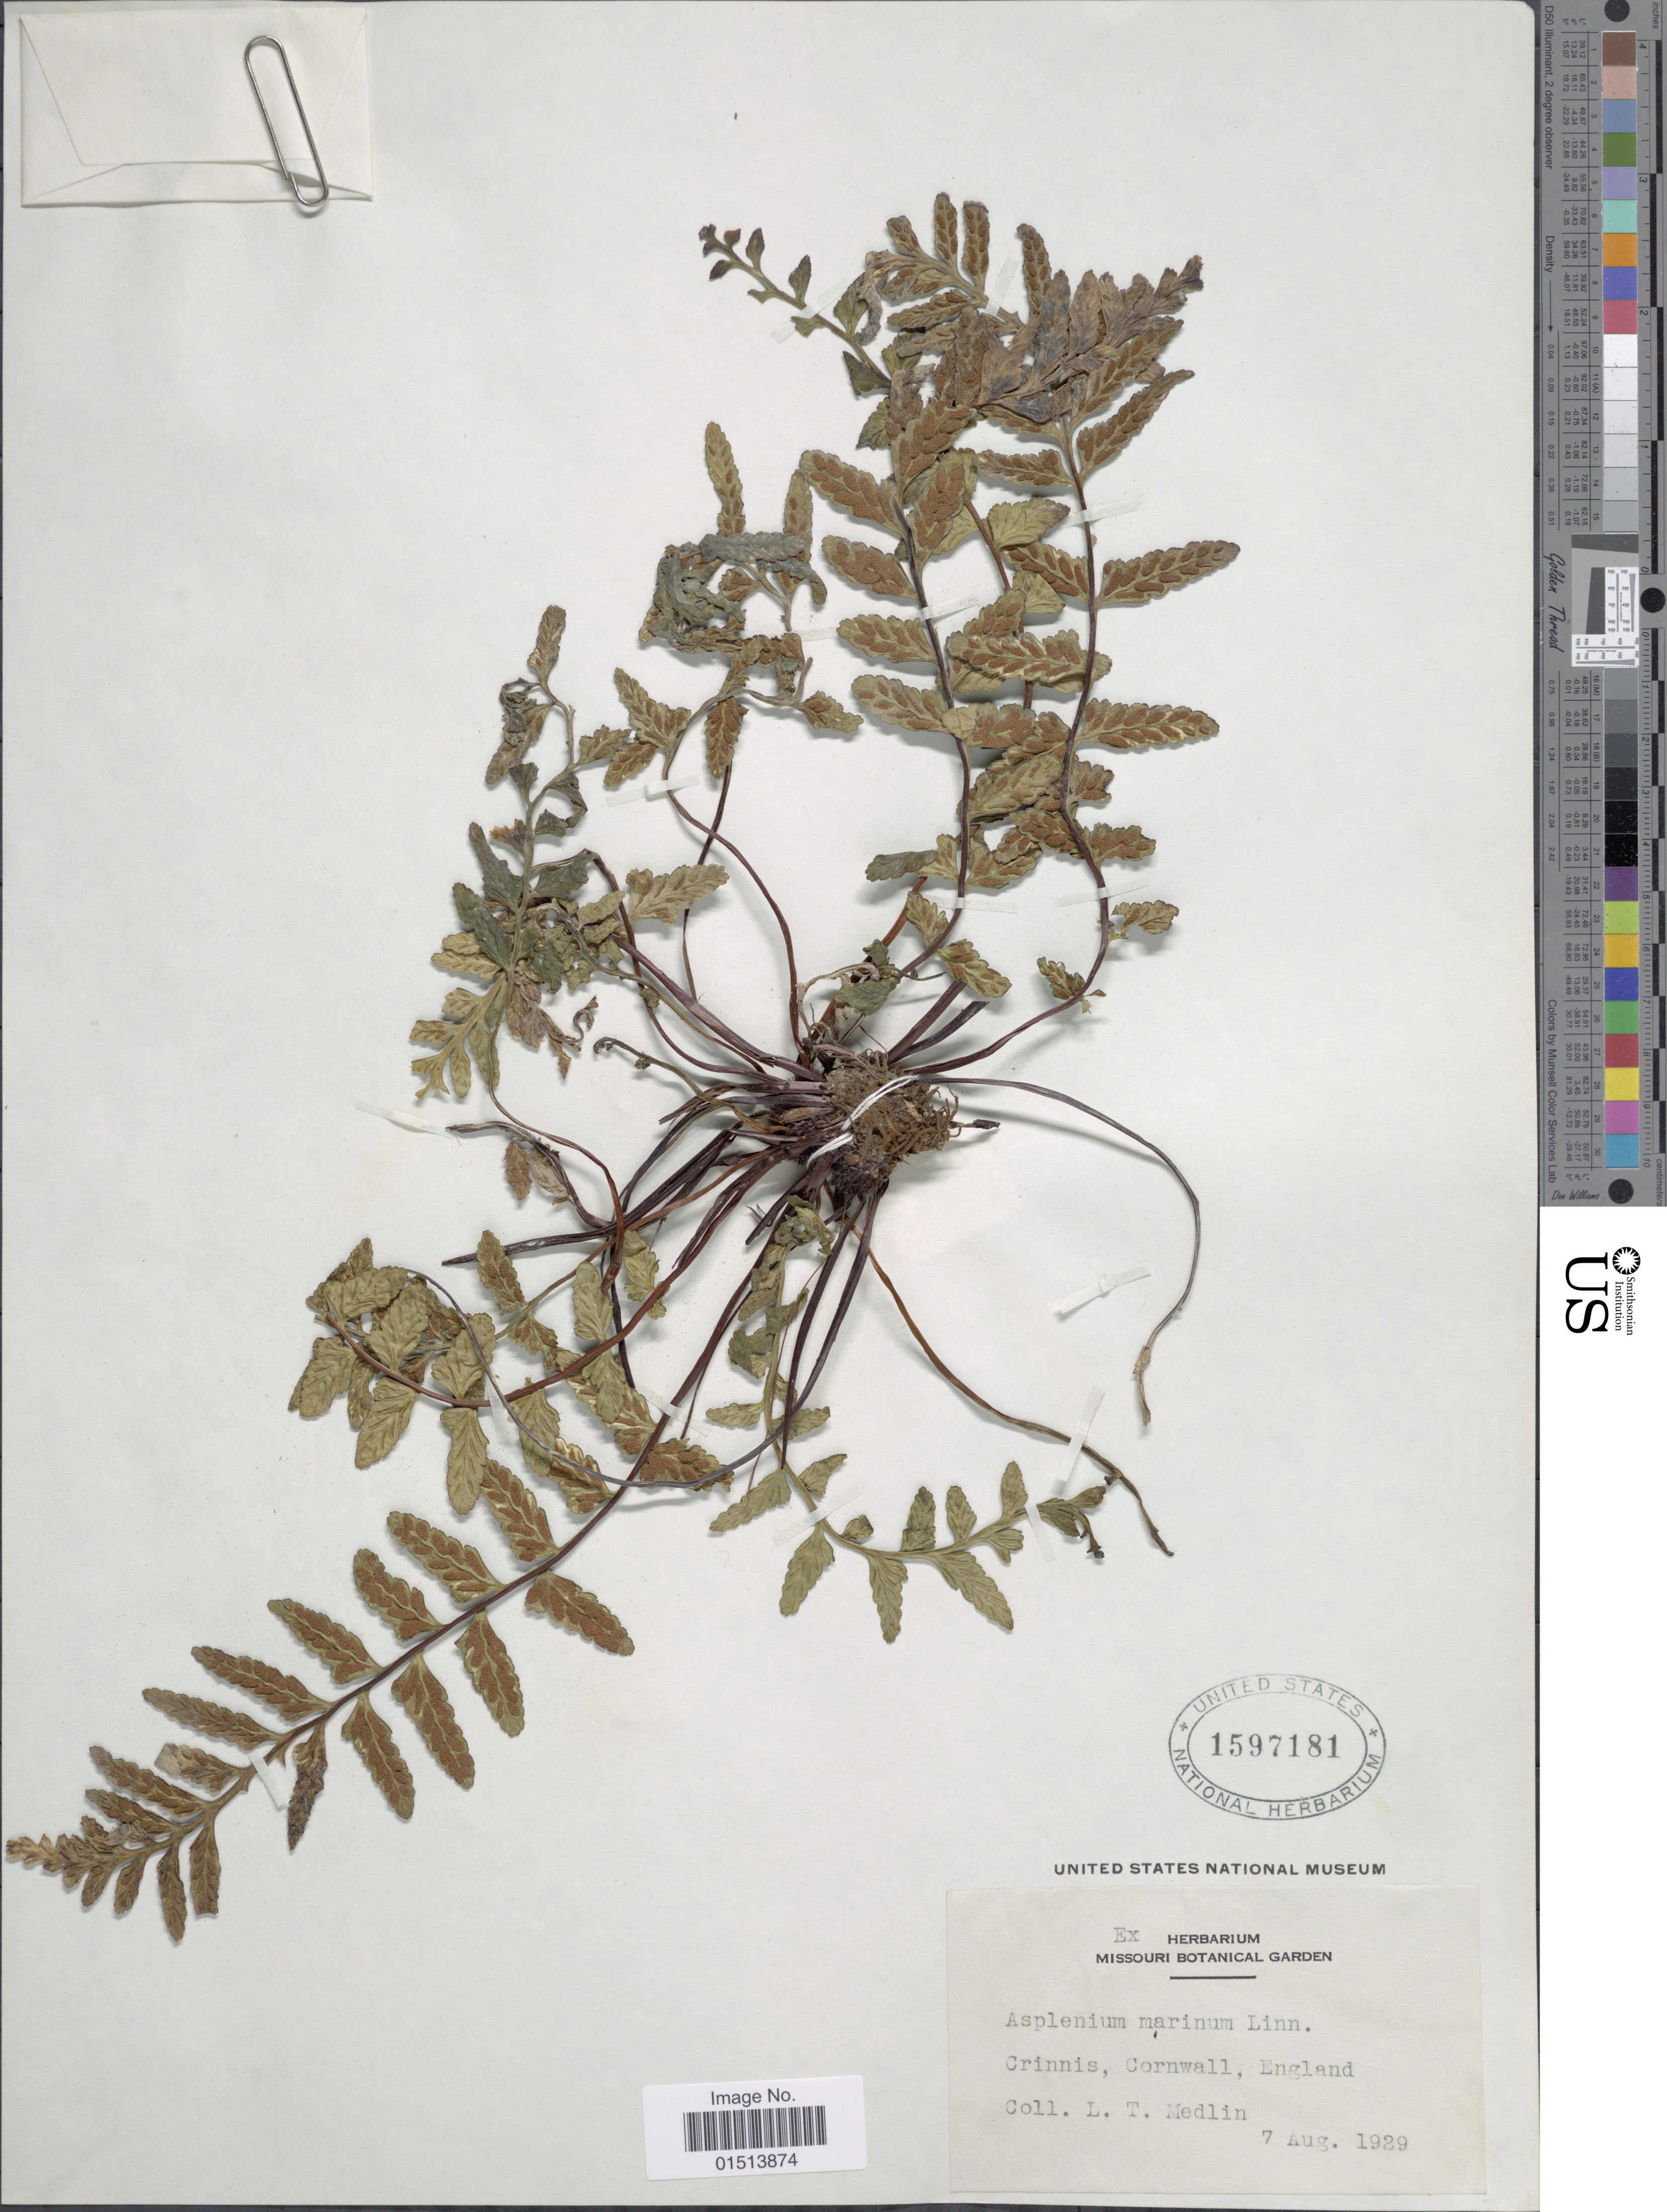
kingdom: Plantae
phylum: Tracheophyta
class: Polypodiopsida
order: Polypodiales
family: Aspleniaceae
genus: Asplenium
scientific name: Asplenium marinum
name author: L.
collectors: L. Medlin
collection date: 1929-08-07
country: United Kingdom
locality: Crinnid, Cornwall, England.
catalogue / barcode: US 1597181